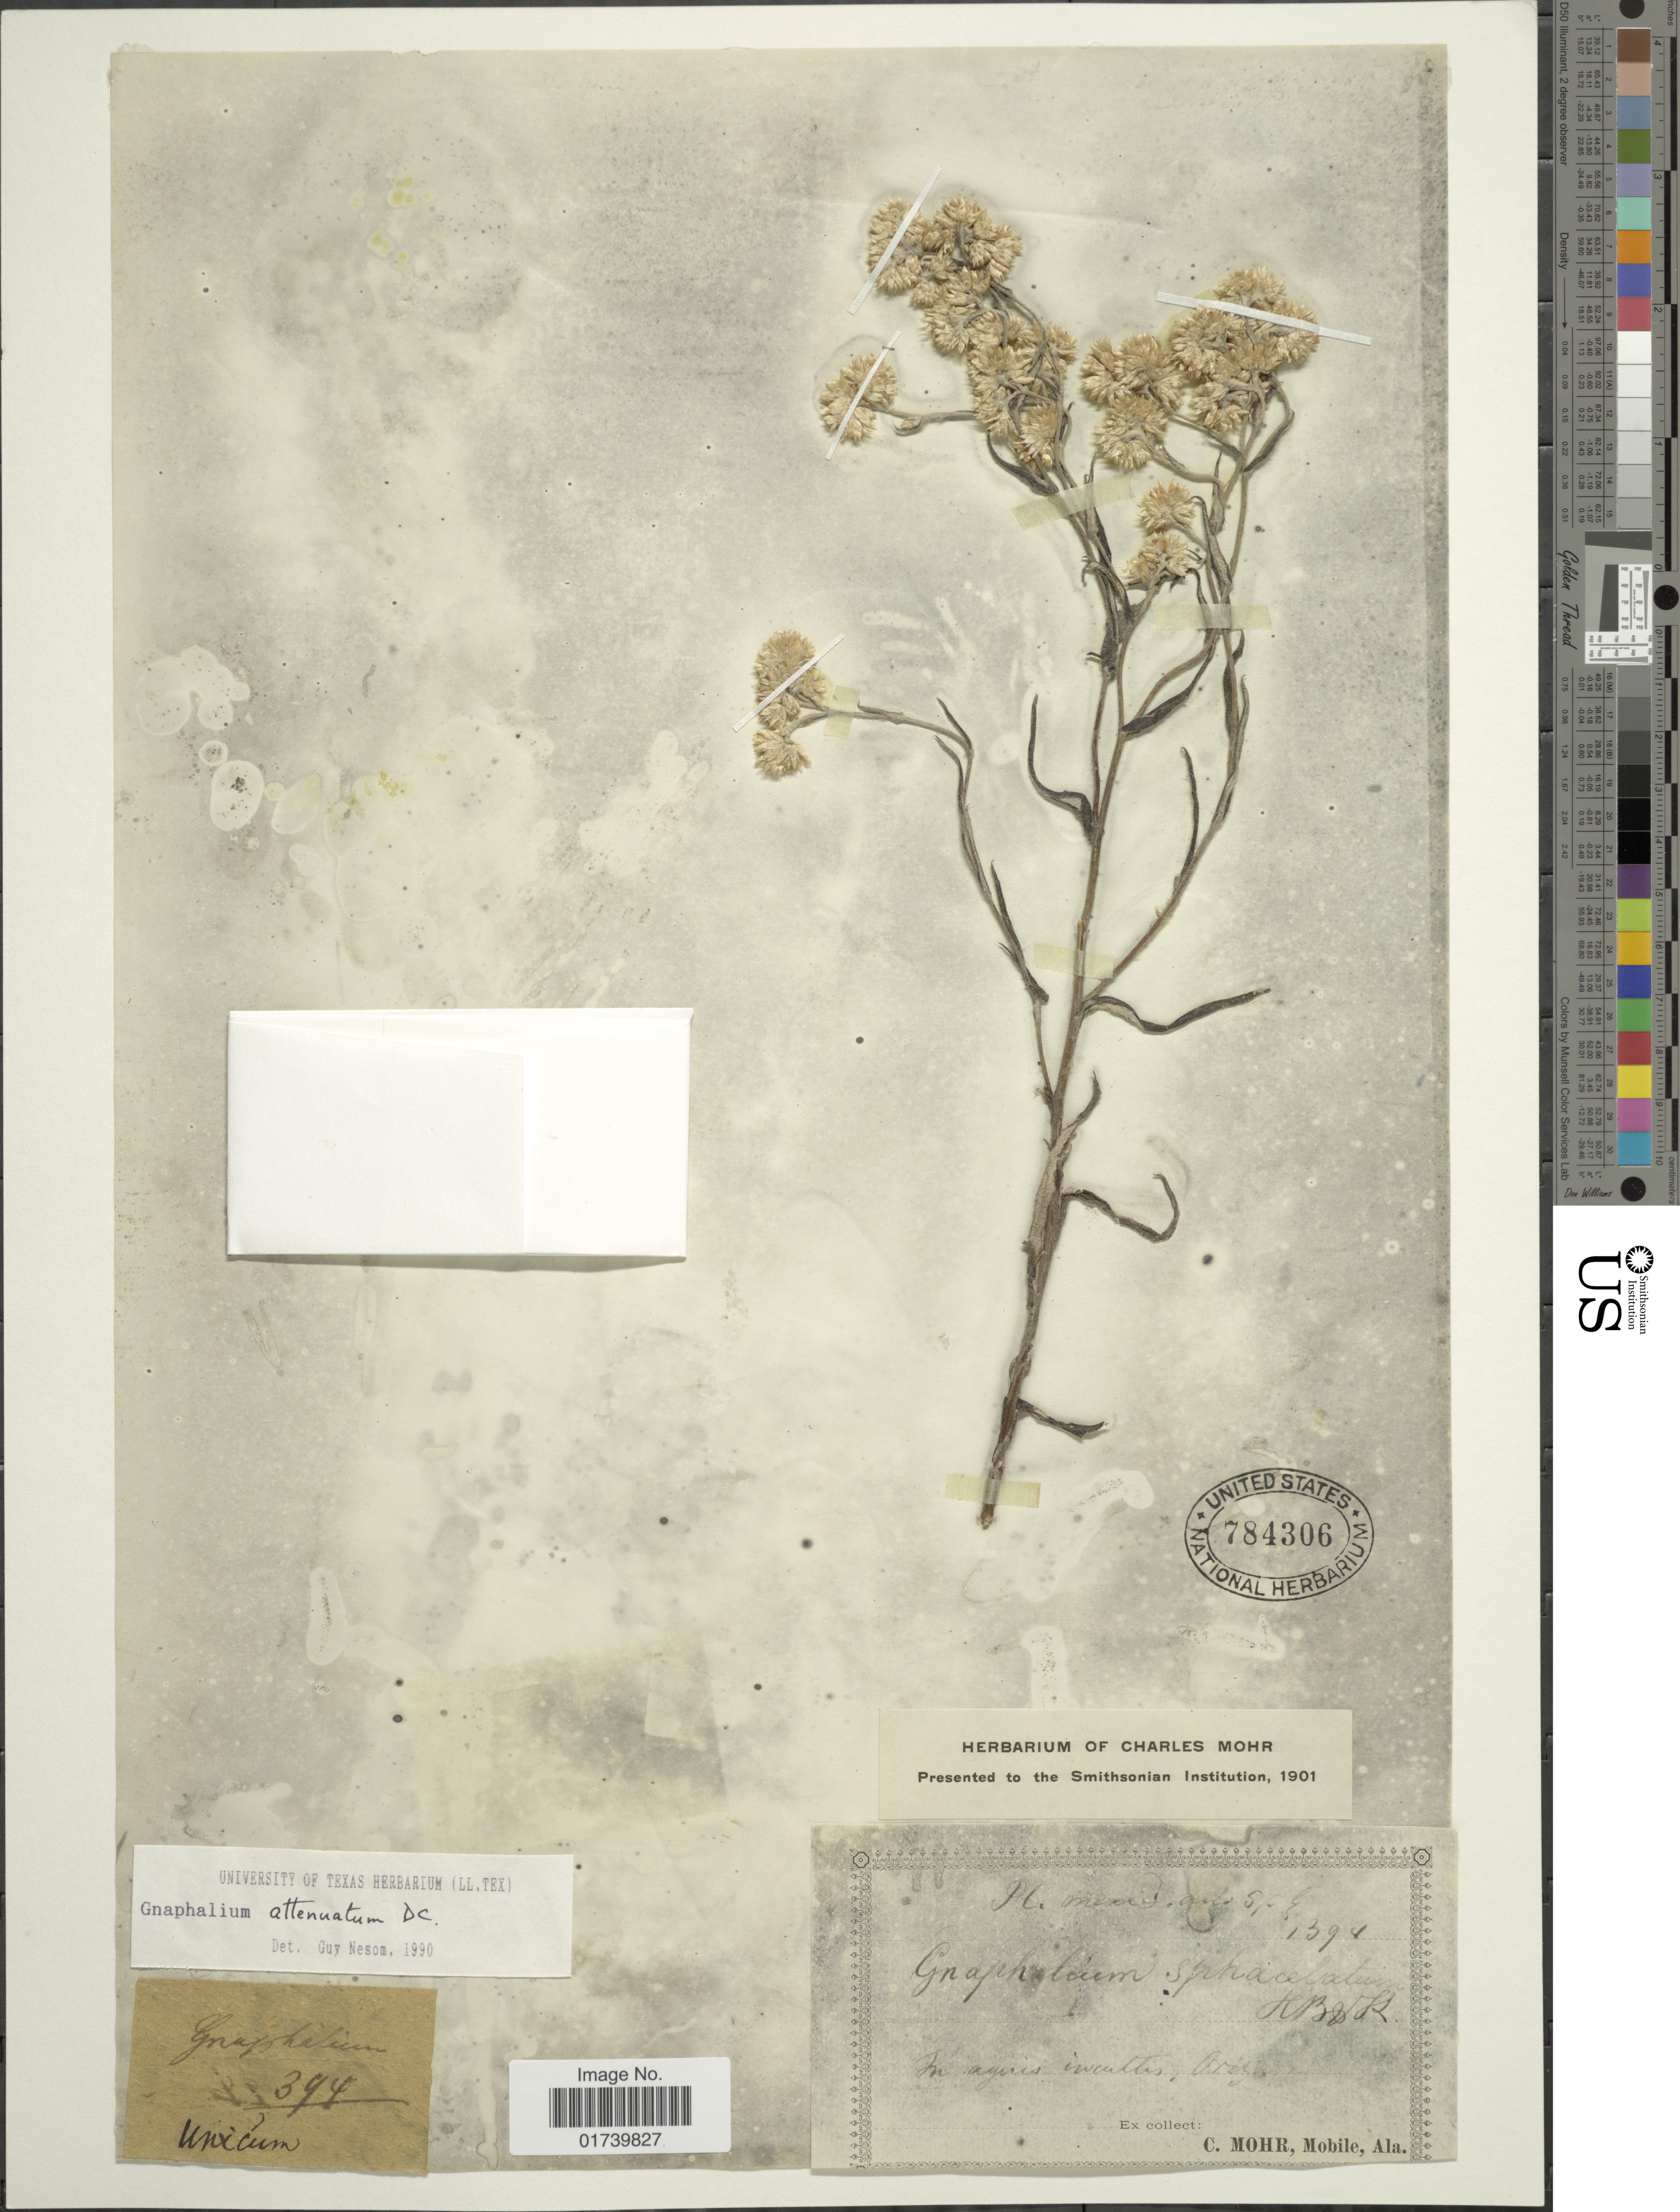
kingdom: Plantae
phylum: Tracheophyta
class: Magnoliopsida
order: Asterales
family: Asteraceae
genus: Pseudognaphalium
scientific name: Pseudognaphalium attenuatum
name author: (DC.) Anderb.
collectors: Mohr, C. T. (herbarium)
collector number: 394*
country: Mexico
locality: Orizaba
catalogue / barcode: US 784306